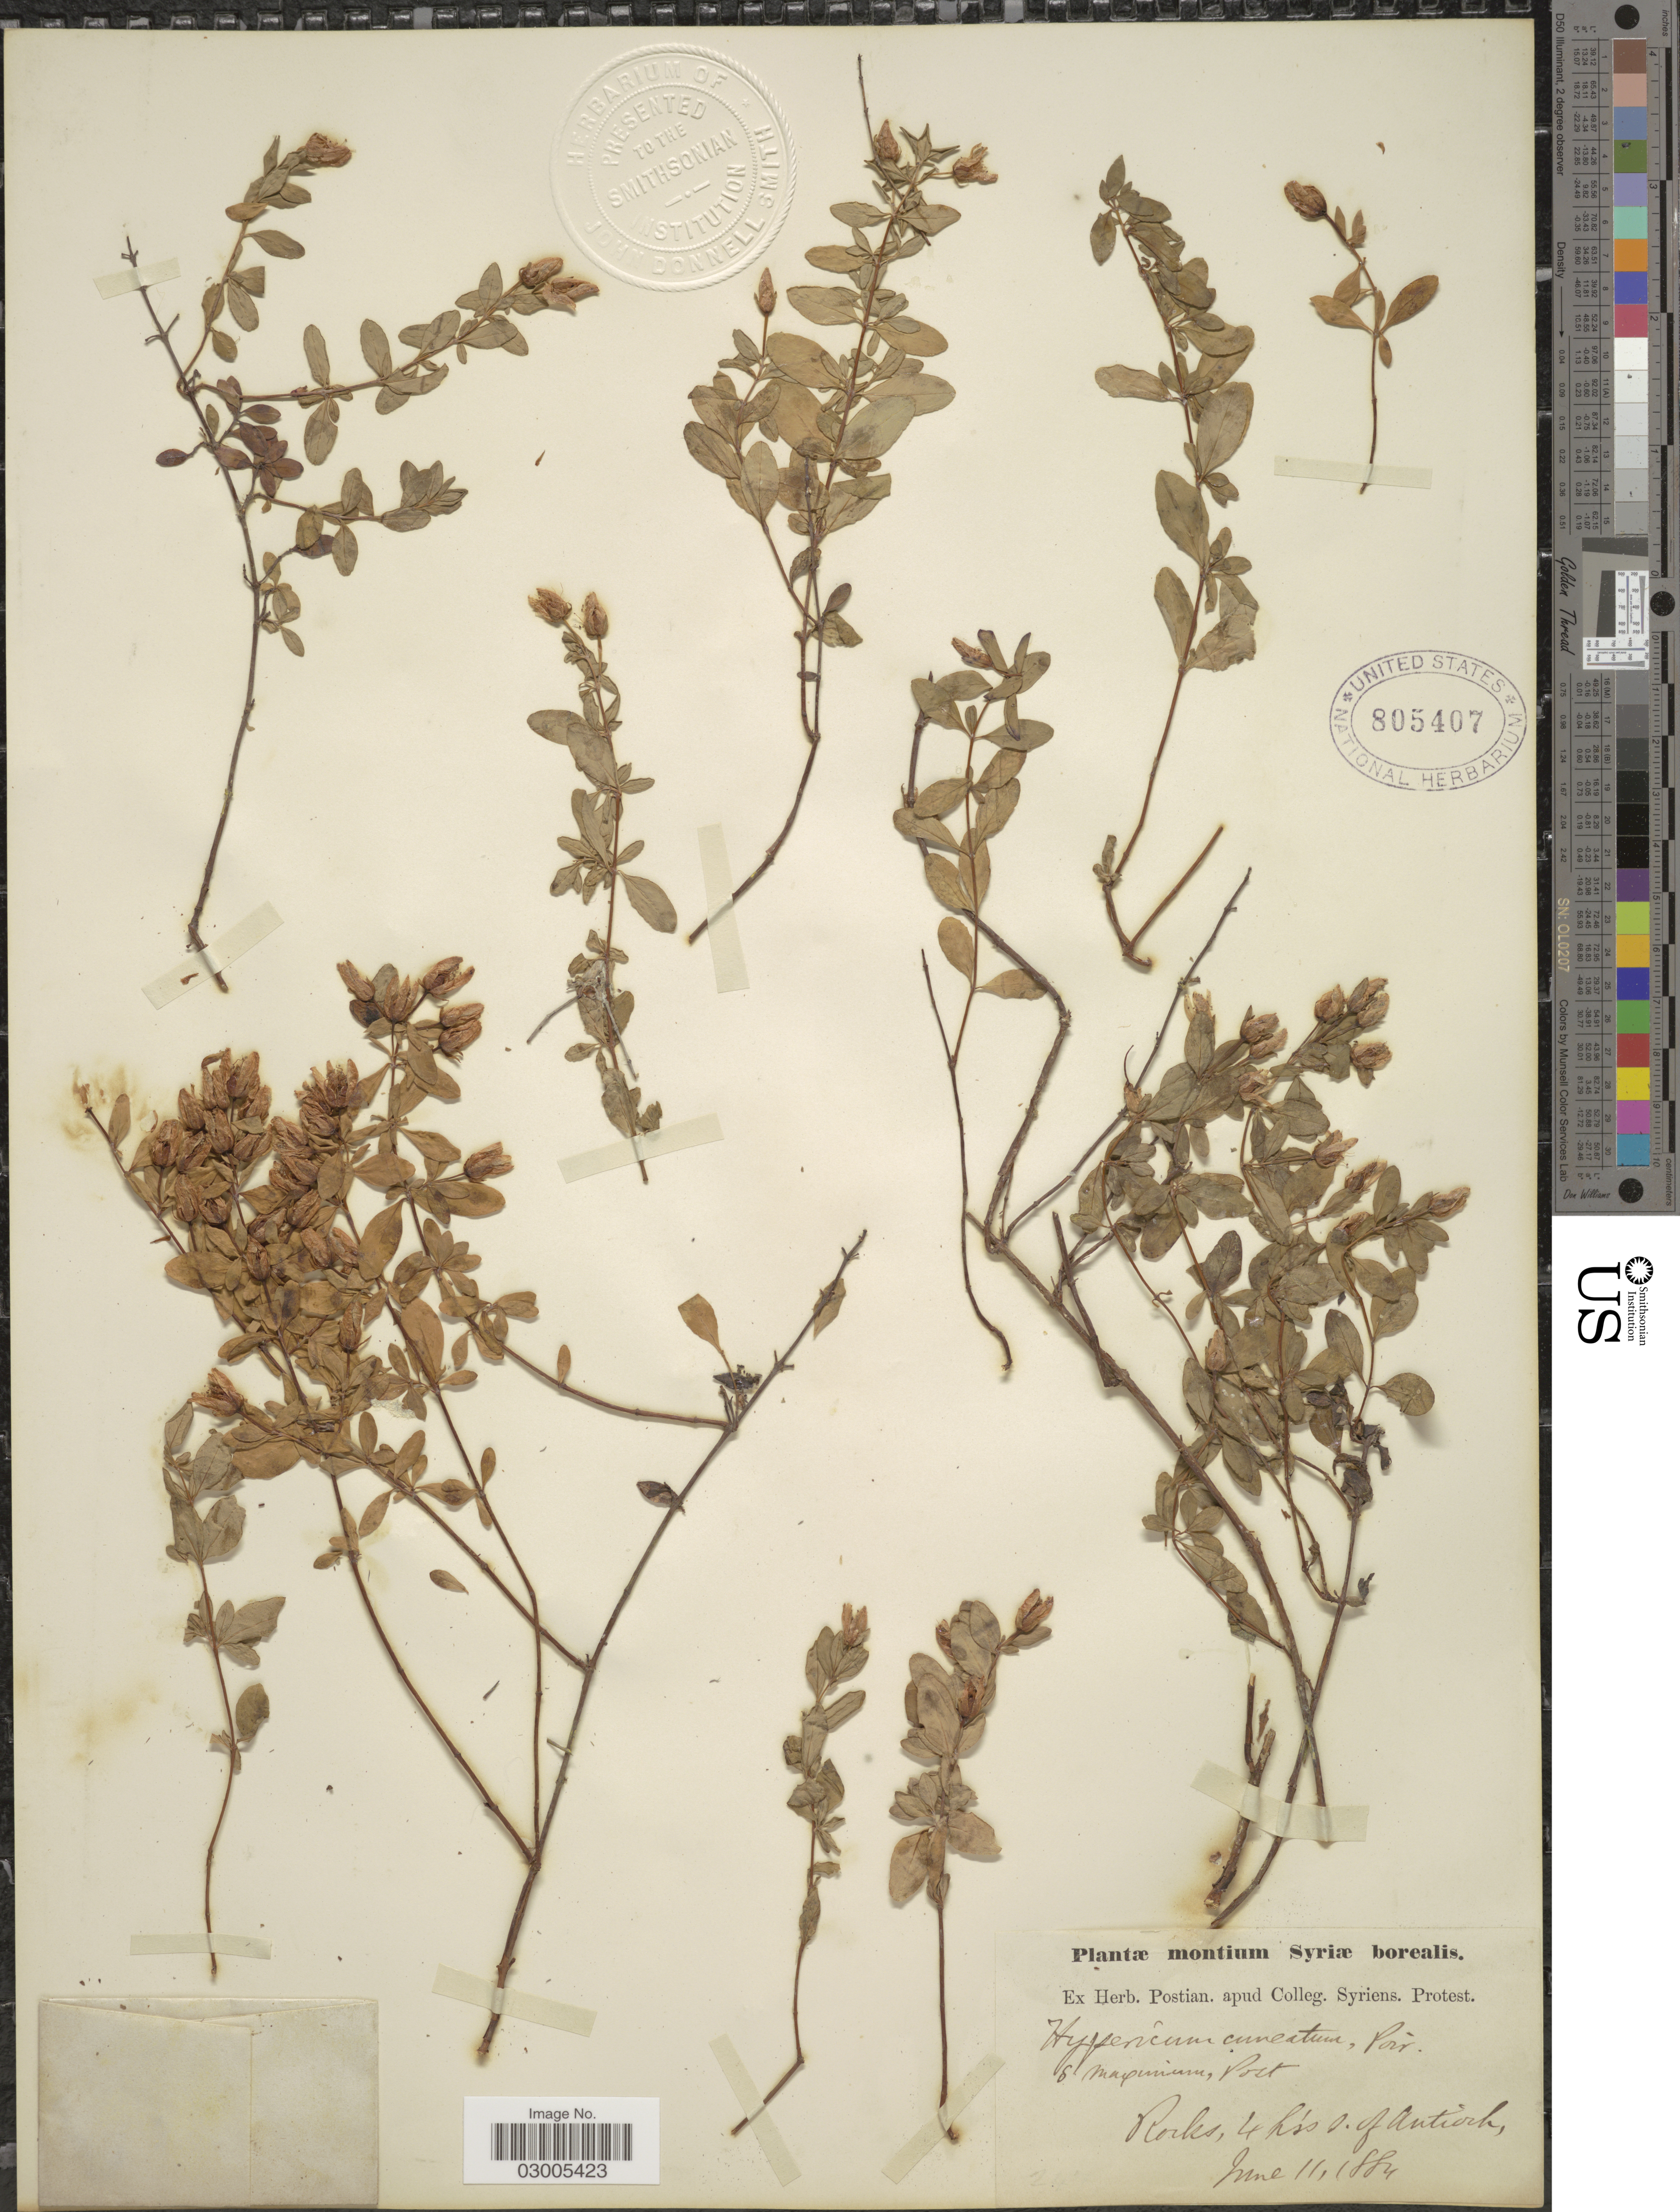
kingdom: Plantae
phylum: Tracheophyta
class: Magnoliopsida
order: Malpighiales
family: Hypericaceae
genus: Hypericum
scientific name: Hypericum pallens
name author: D. Don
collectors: ex herb. Postian. apud Colleg. Syriens. Protest. USE "Fannie P. A. Shepard" (10308853) AS PRIMARY COLLECTOR INSTEAD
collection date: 1884-06-11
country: Syria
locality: Syriæ borealis.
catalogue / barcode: US 805407